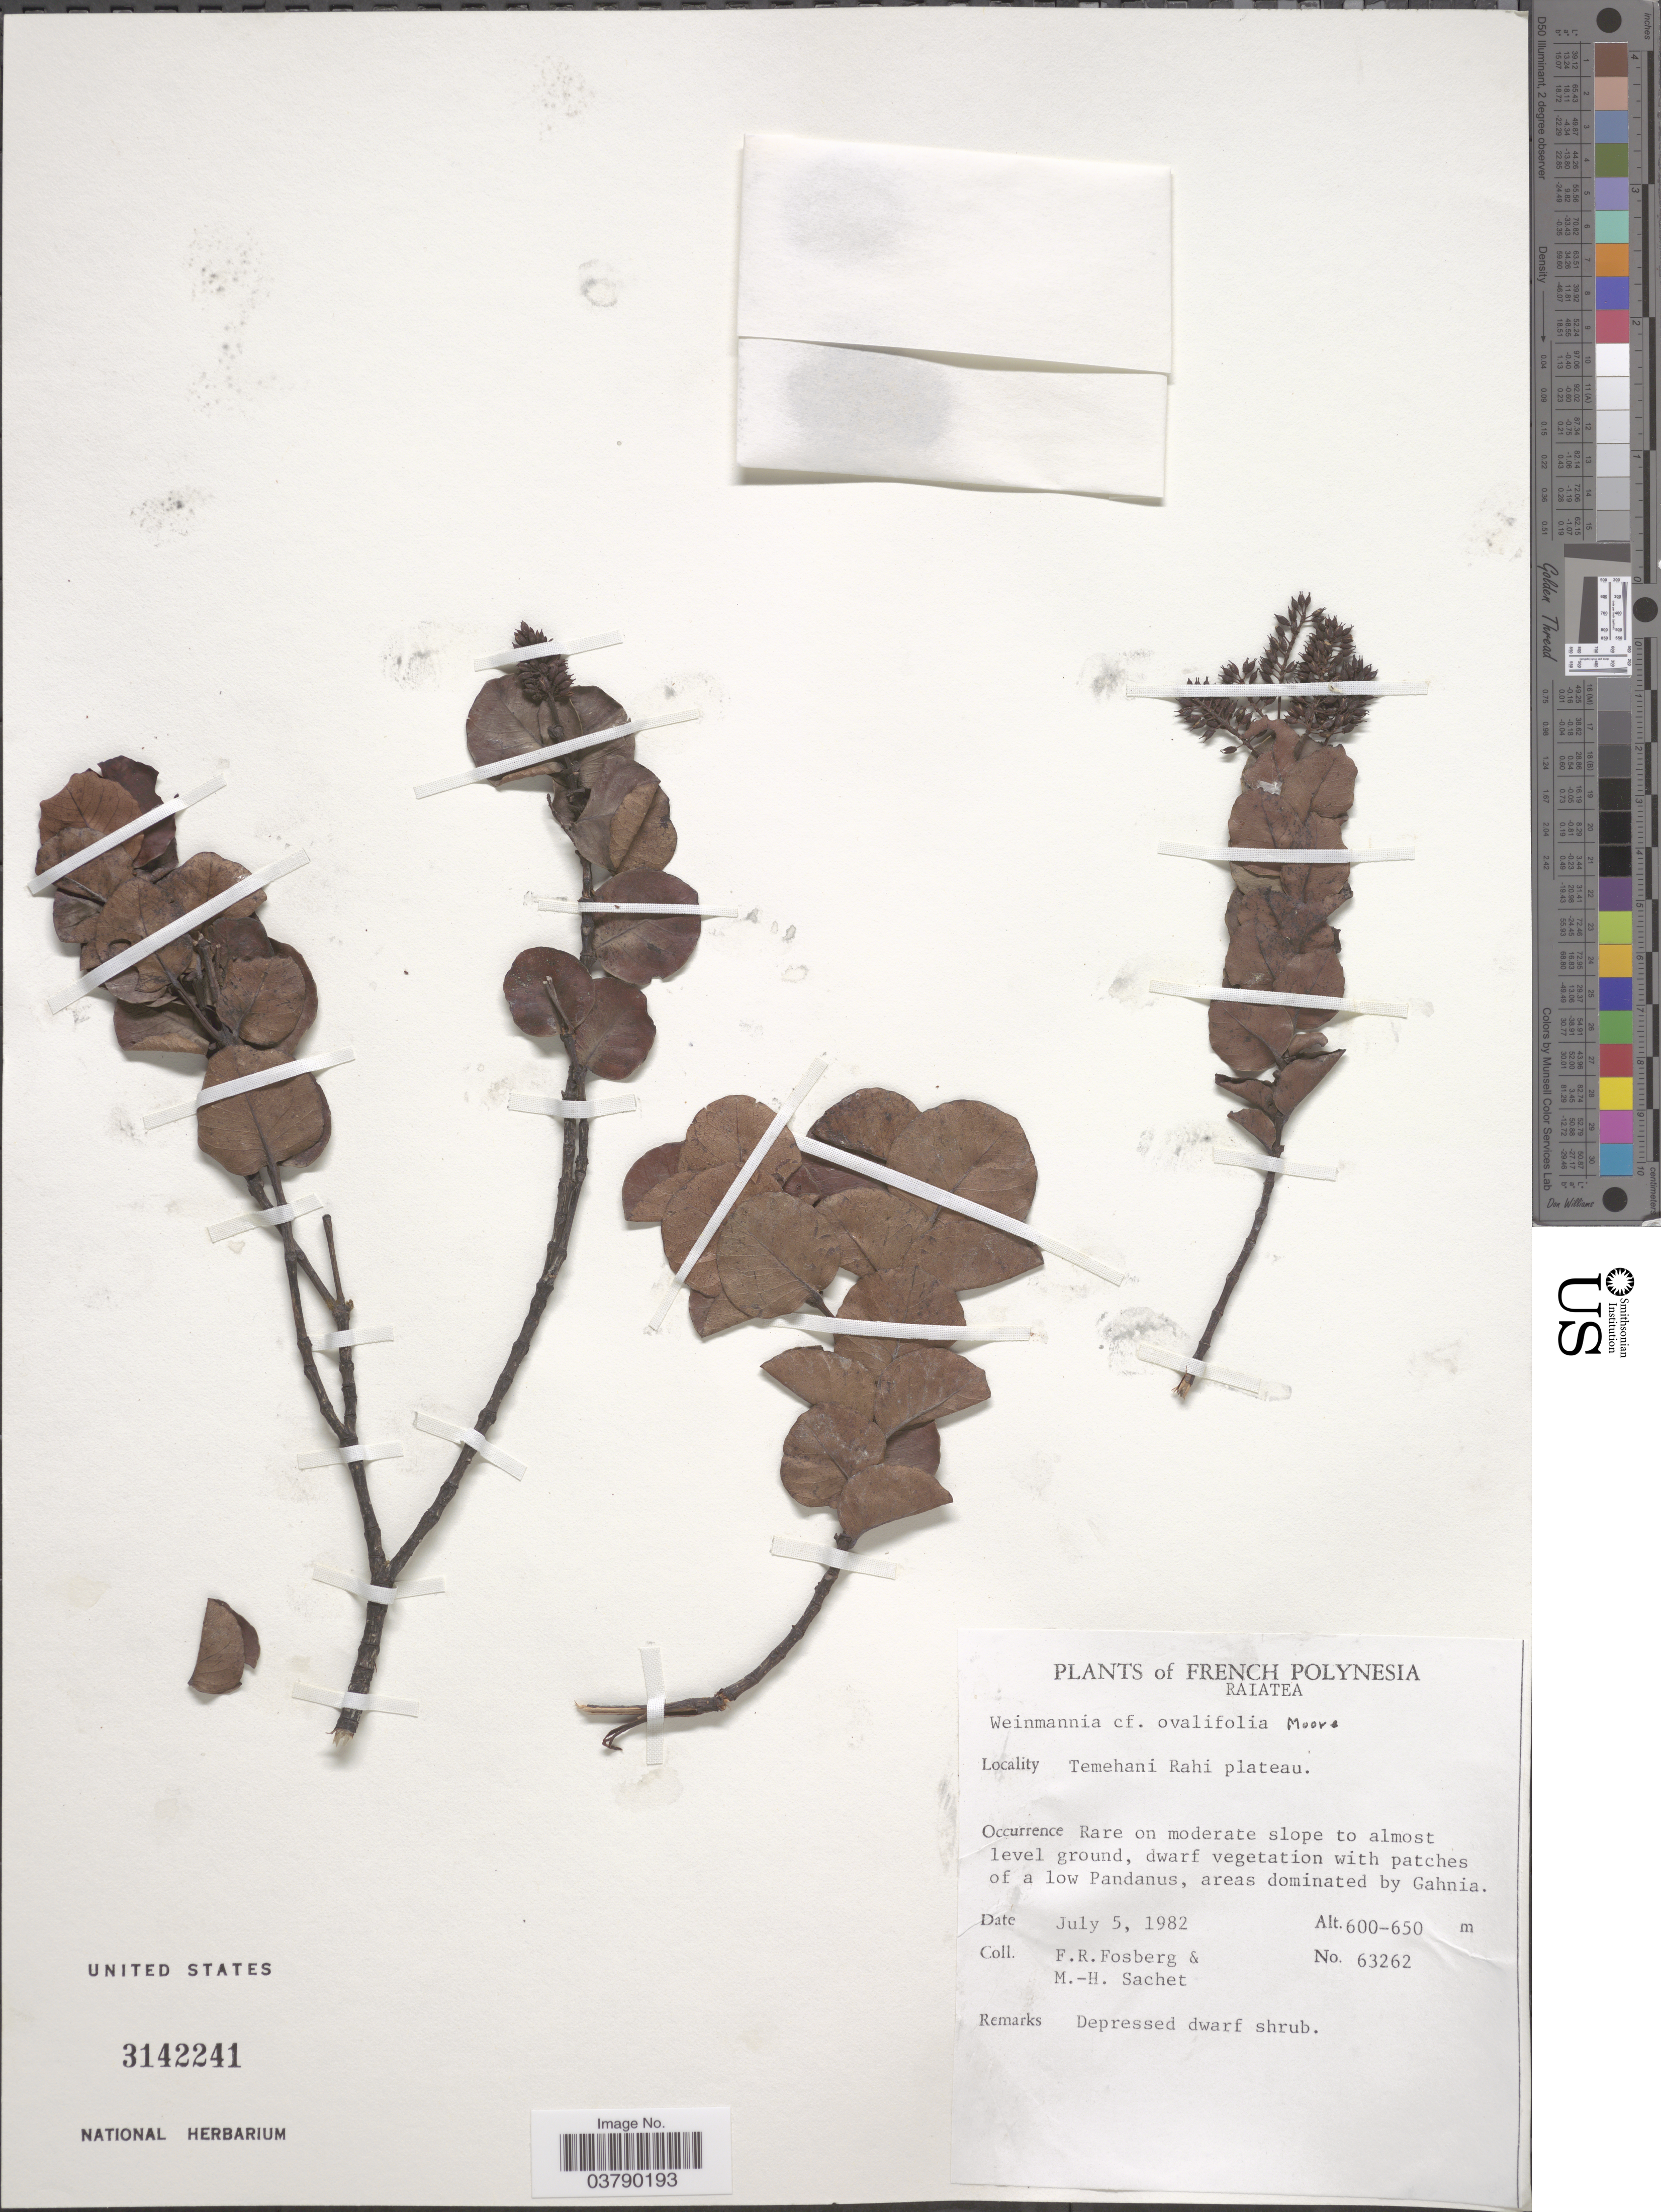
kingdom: Plantae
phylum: Tracheophyta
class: Magnoliopsida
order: Oxalidales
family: Cunoniaceae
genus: Pterophylla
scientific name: Pterophylla vescoi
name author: (Drake) Pillon & H.C. Hopkins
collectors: F. R. Fosberg & M.-H. Sachet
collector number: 63262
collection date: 1982-07-05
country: French Polynesia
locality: Raiatea. Temehani Rani plateau.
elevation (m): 600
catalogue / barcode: US 3142241